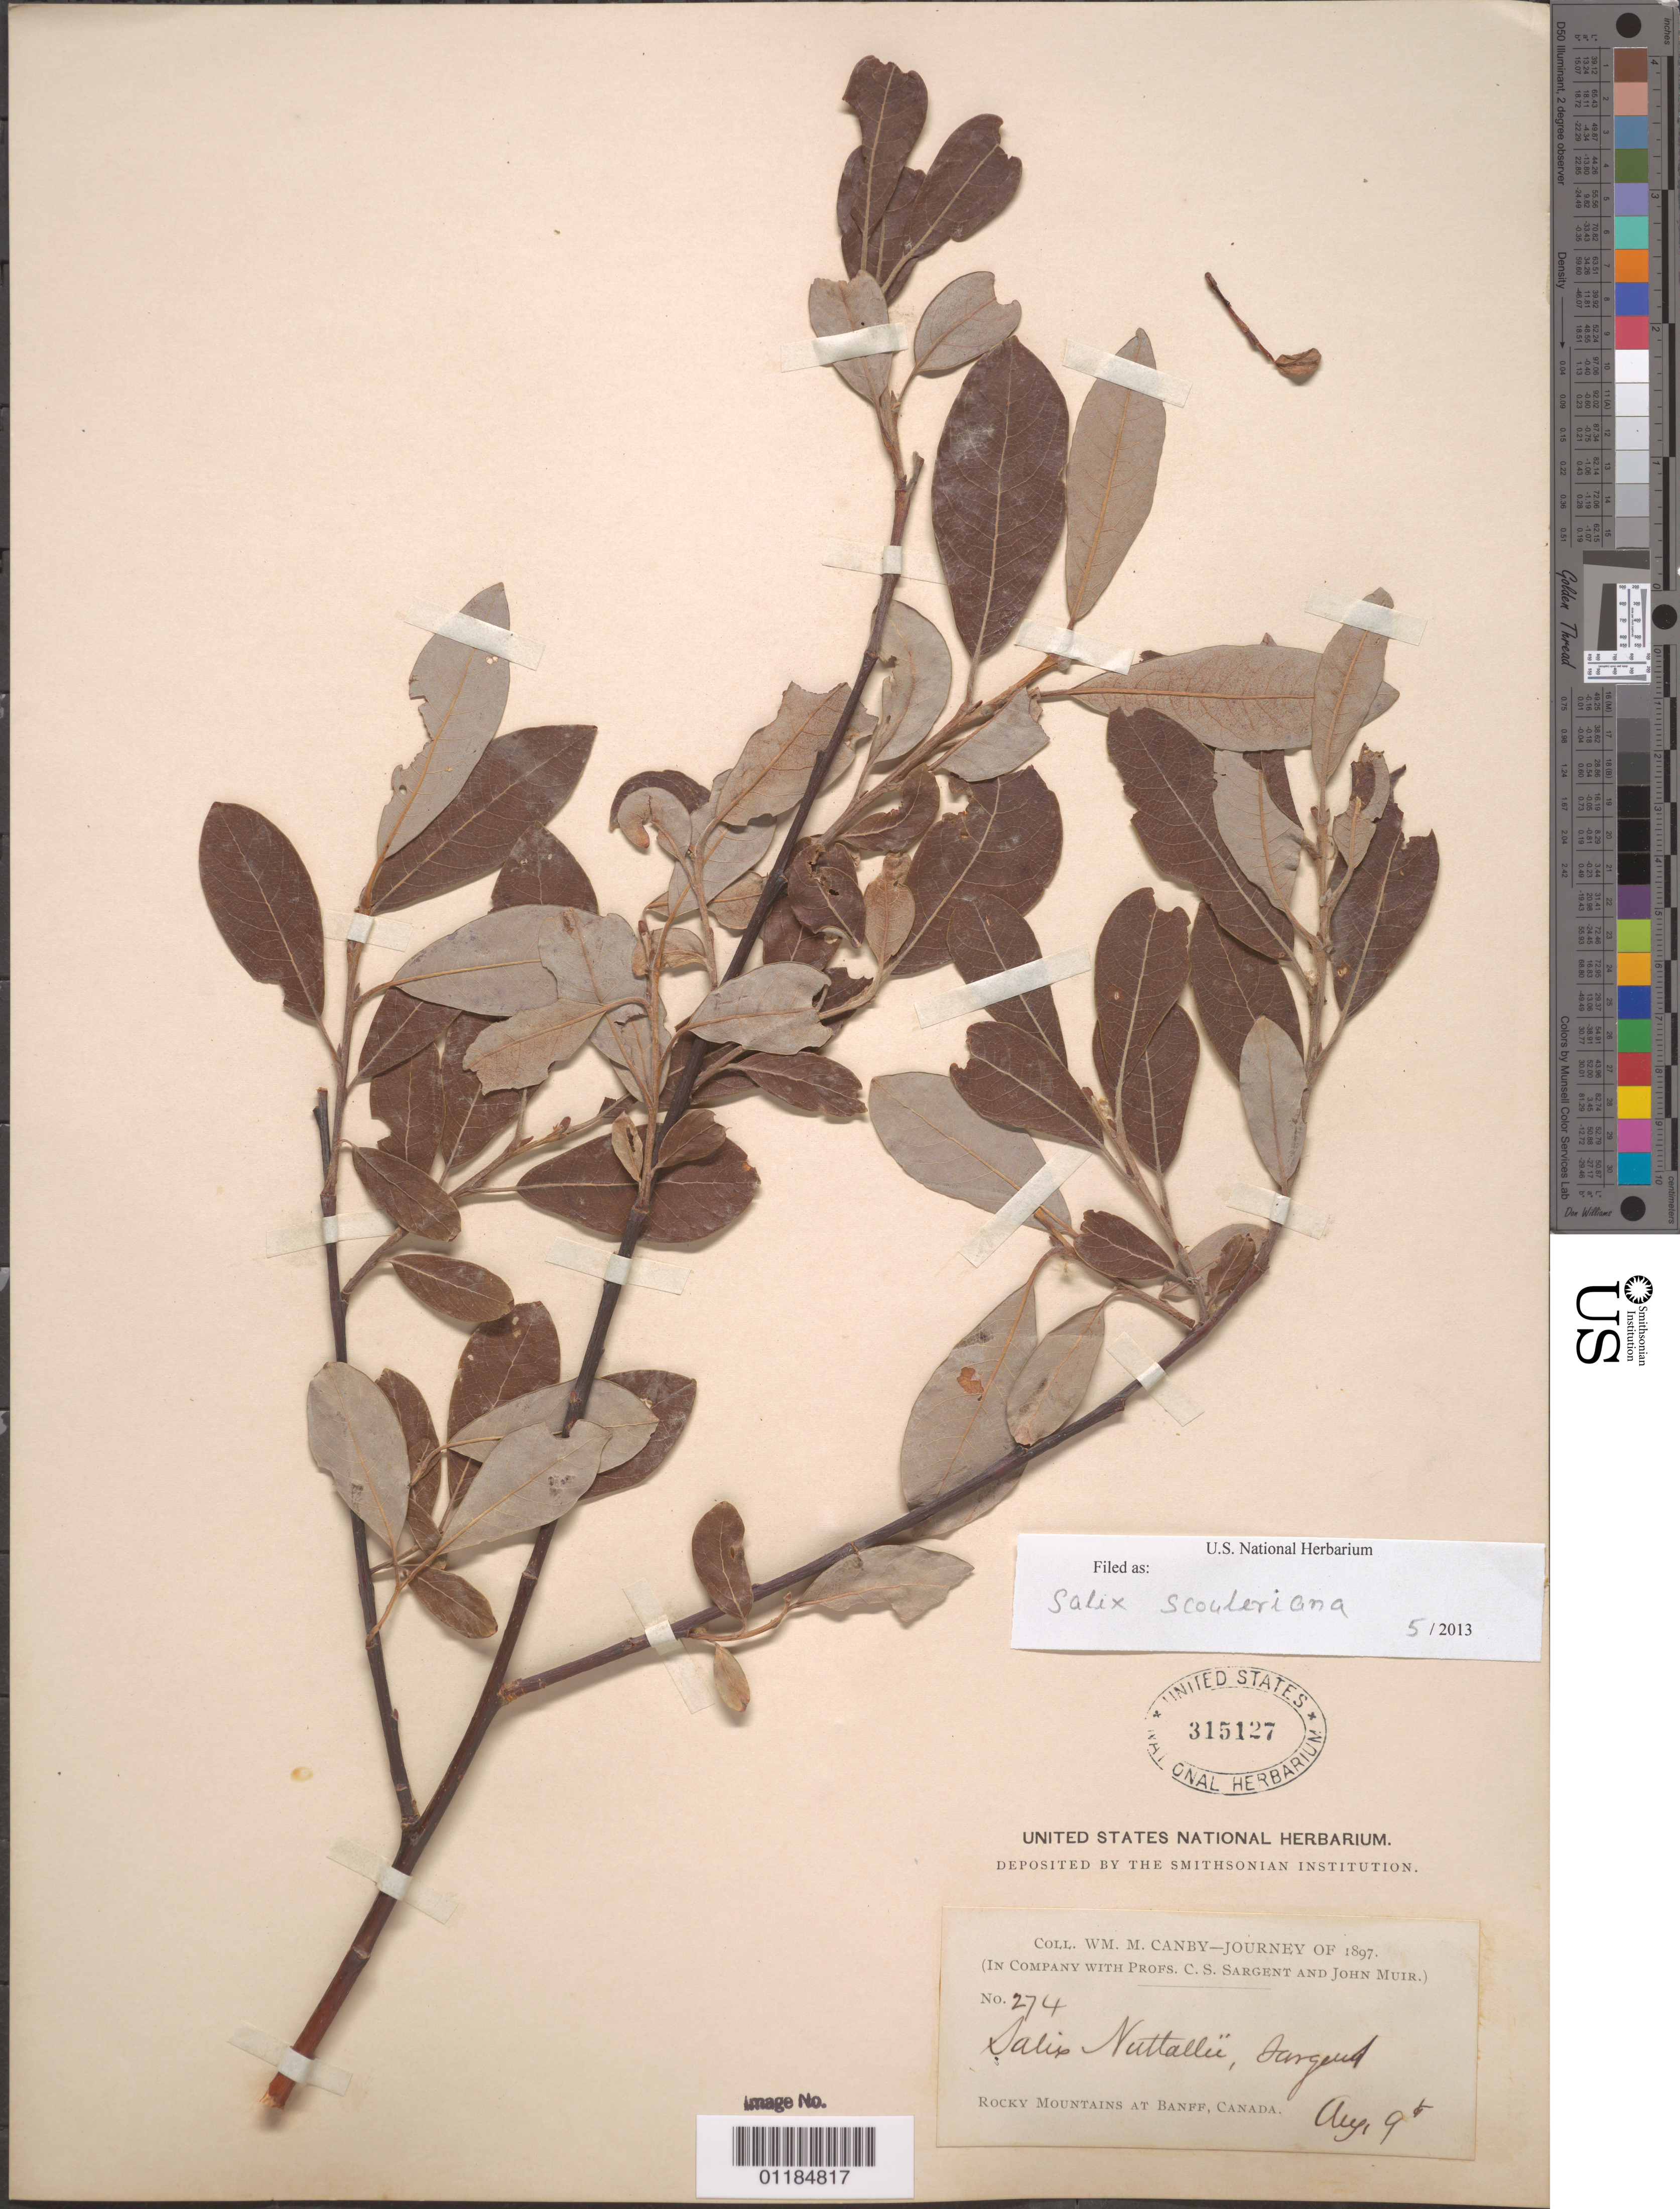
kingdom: Plantae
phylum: Tracheophyta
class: Magnoliopsida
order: Malpighiales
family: Salicaceae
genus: Salix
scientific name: Salix scouleriana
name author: Barratt ex Hook.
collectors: W. M. Canby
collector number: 274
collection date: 1897-08-09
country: Canada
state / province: Alberta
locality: Rocky Mts. at Banff.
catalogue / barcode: US 315127